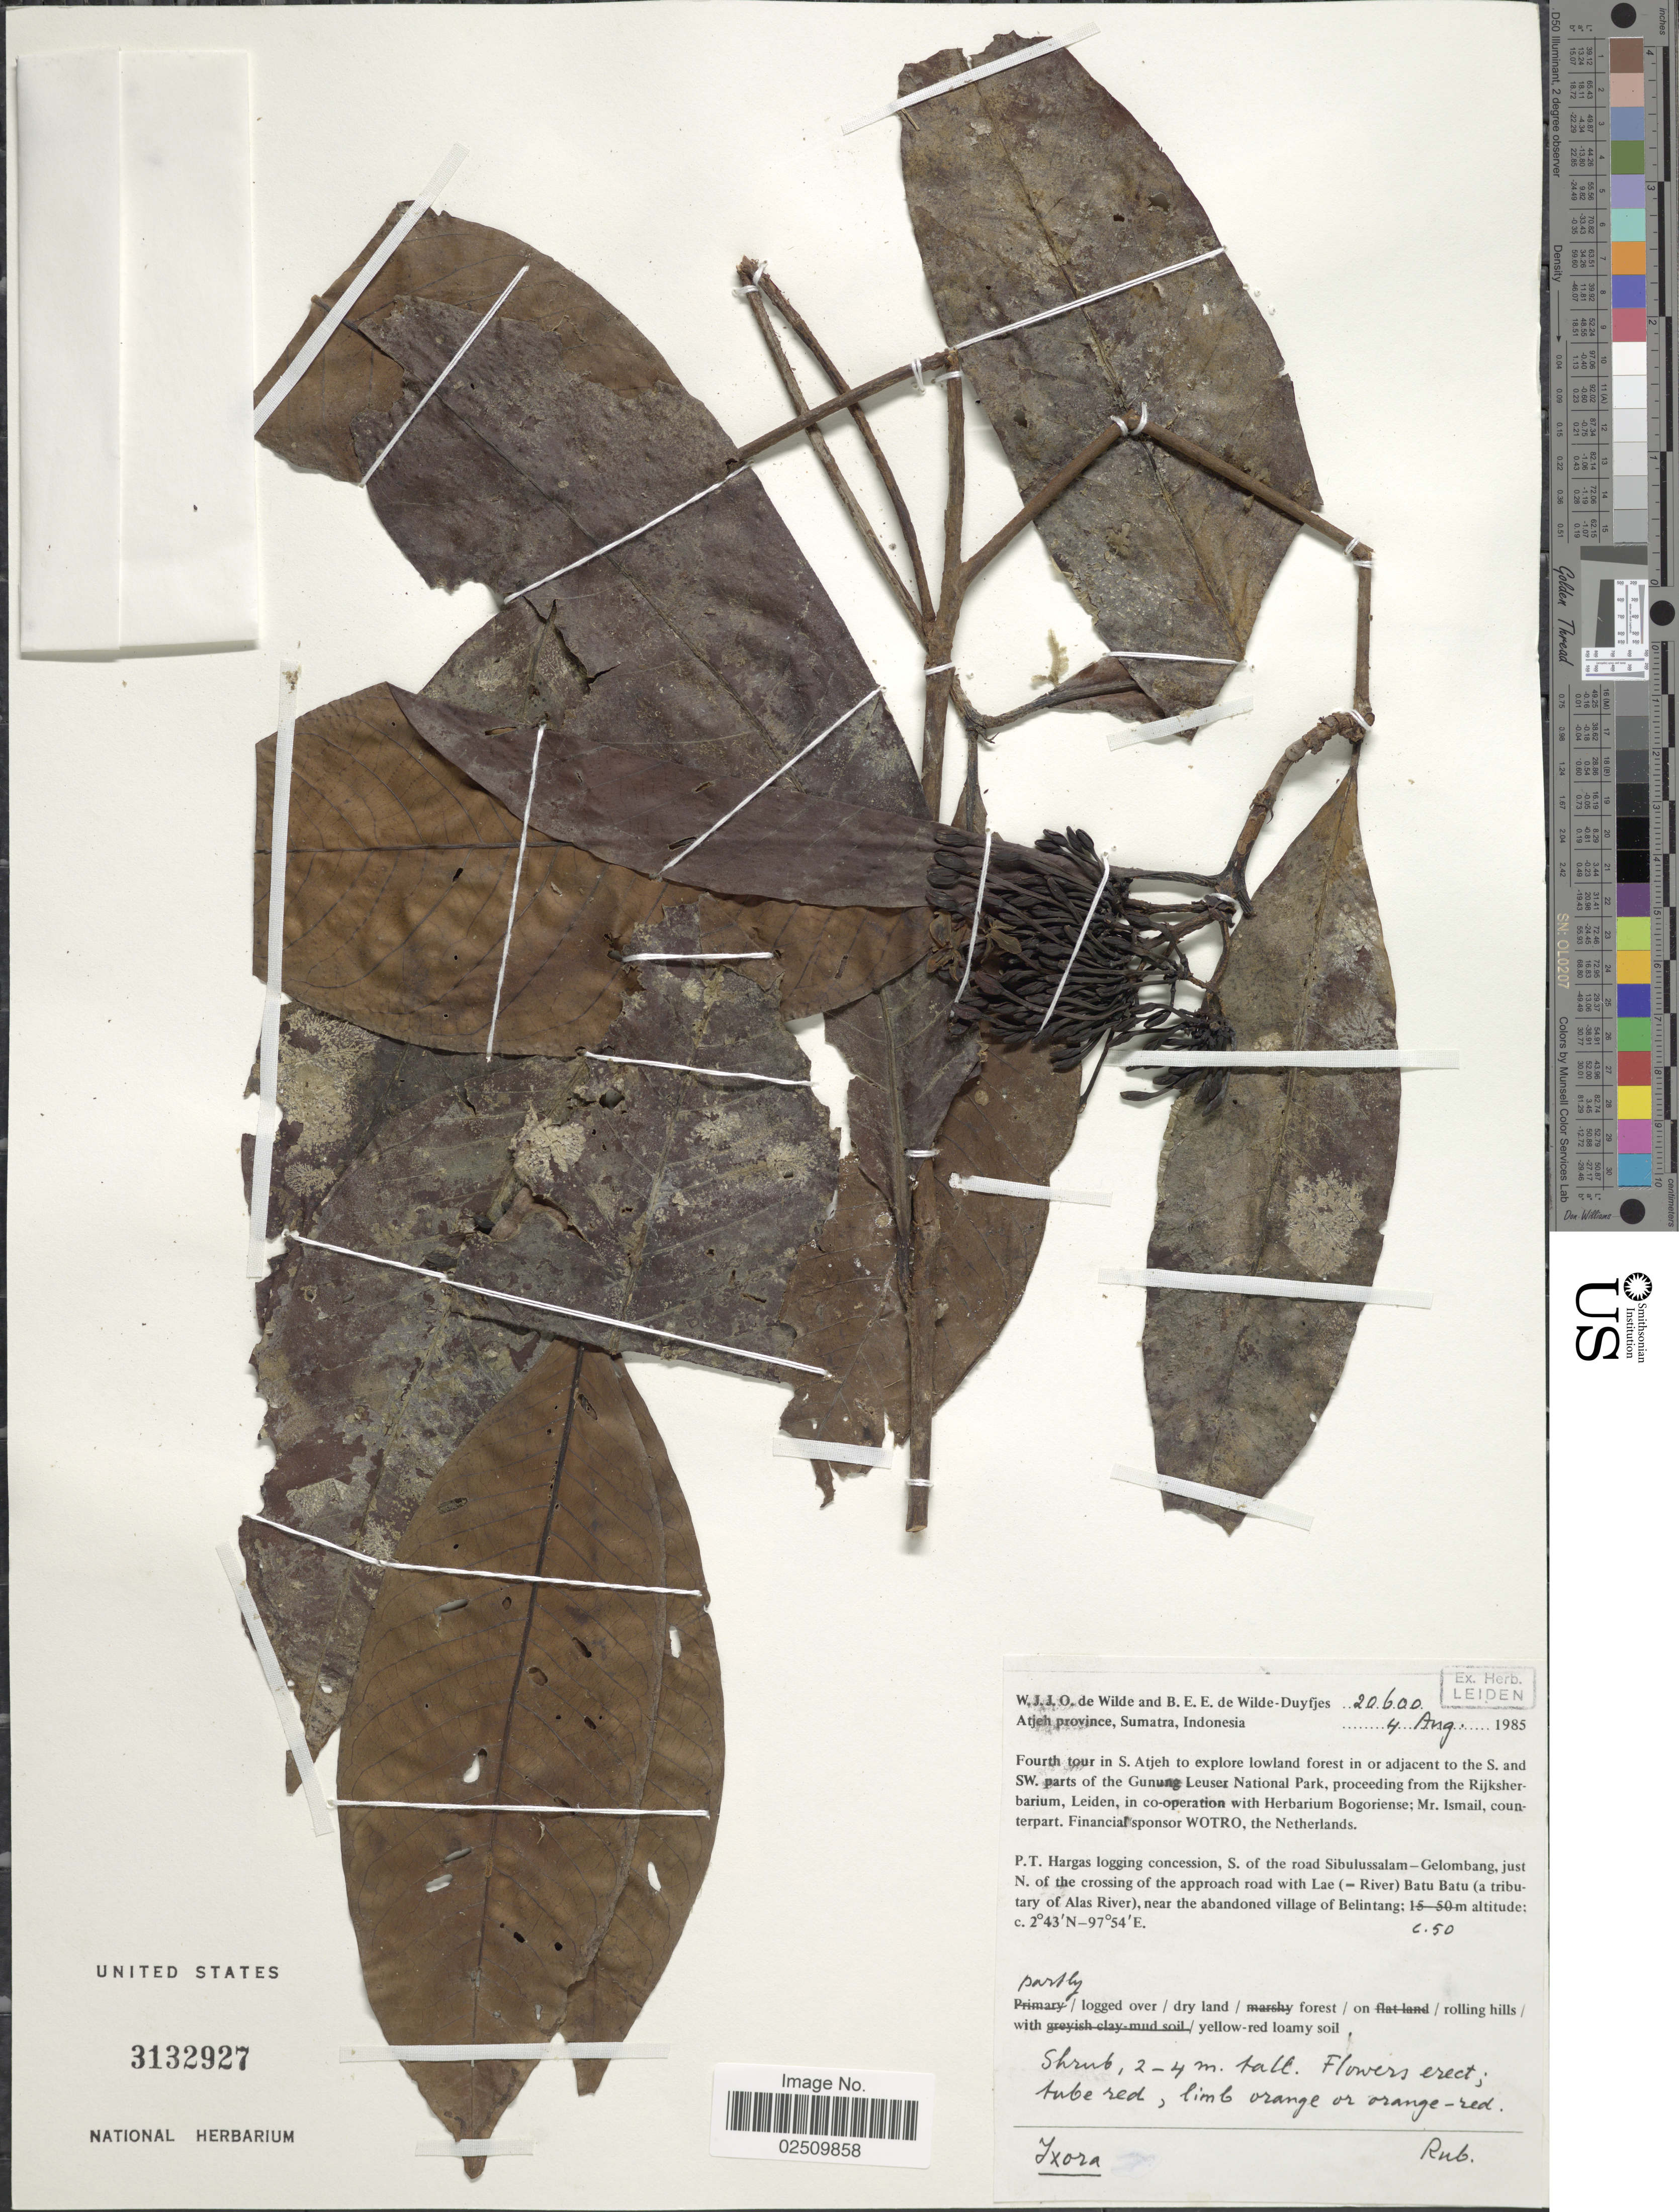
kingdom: Plantae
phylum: Tracheophyta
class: Magnoliopsida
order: Gentianales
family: Rubiaceae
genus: Ixora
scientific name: Ixora sp.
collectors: W. J. de Wilde & B. E. de Wilde-Duyfjes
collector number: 20600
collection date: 1985-08-04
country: Indonesia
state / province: Sumatra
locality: Atjeh Province. S. Atjeh. Lowland forest in or adjacent to the S. and SW. parts of the Gunung Leuser National Park. P.T. Hargas logging concession, S. of the road Sibulussalam-Gelombang, just N. of the crossing of the approach road with Lae (-River) Batu Batu ( a tributary of Alas River), near the abandoned village of Belintang.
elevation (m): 50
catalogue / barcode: US 3132927